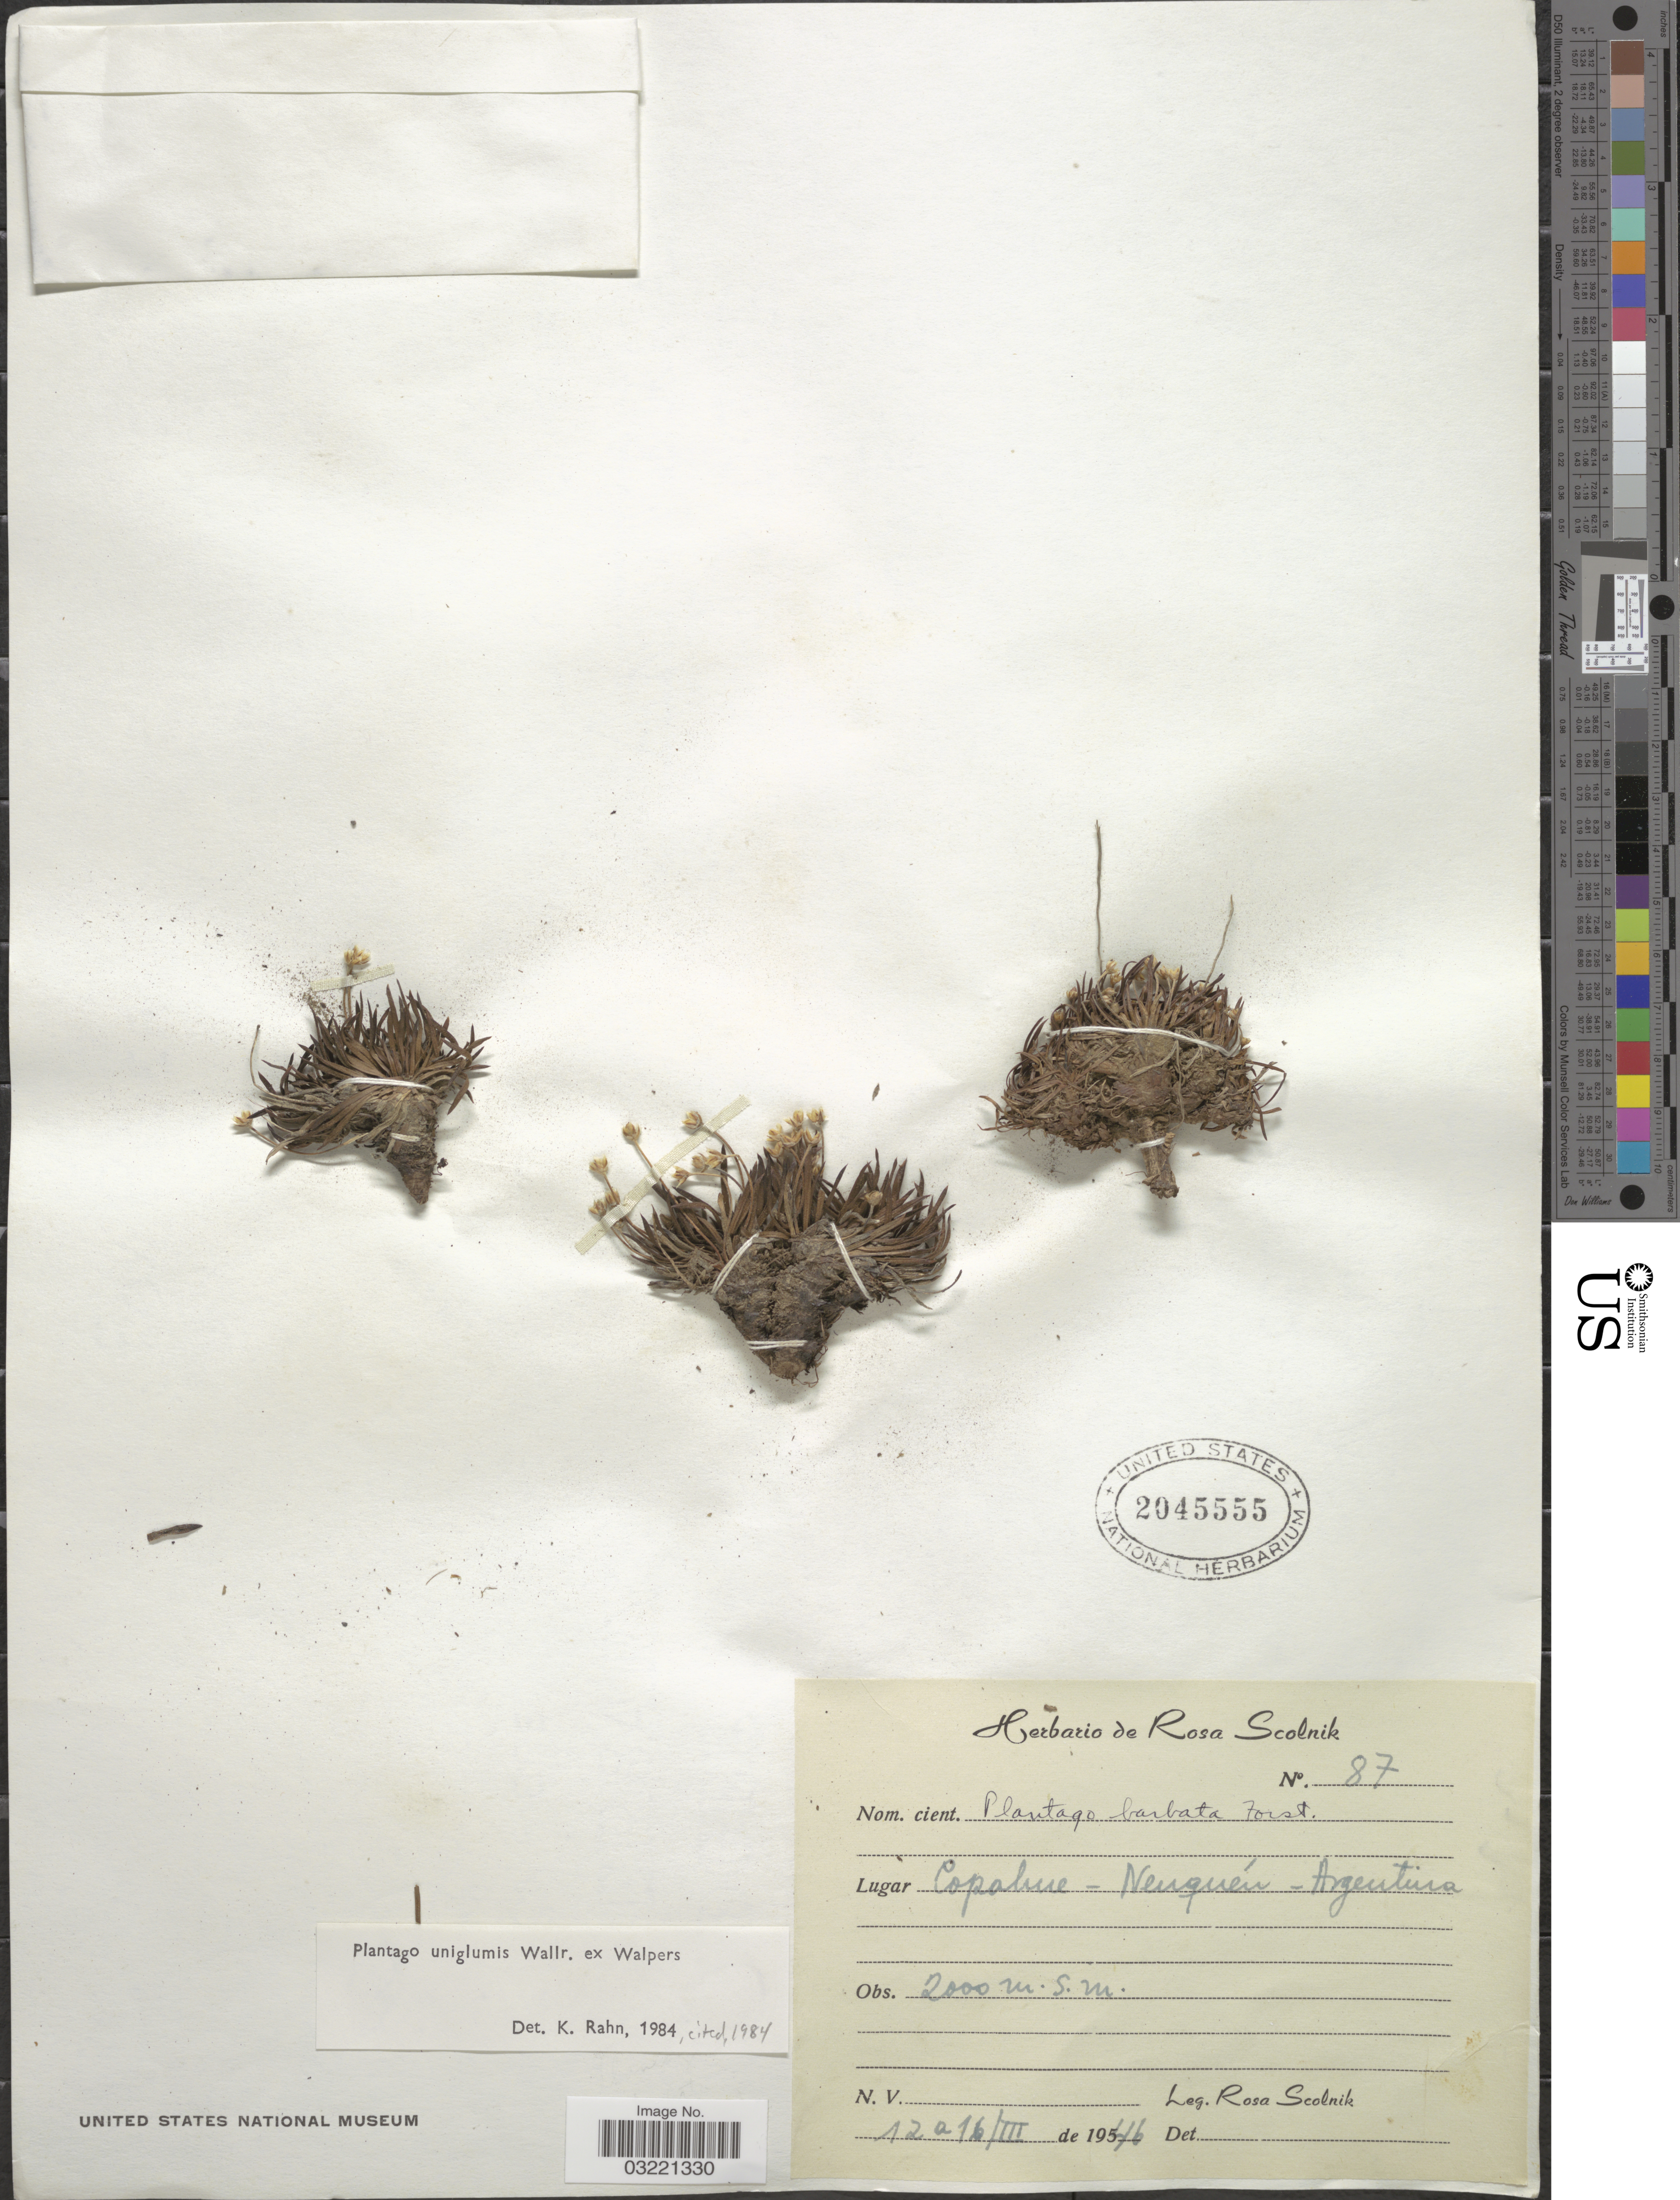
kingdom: Plantae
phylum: Tracheophyta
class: Magnoliopsida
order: Lamiales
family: Plantaginaceae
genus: Plantago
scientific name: Plantago uniglumis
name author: Wallr. ex Walp.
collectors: R. Scolnik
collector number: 87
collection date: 1946-03-12/1946-03-16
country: Argentina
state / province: Neuquen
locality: Copahue.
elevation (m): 2000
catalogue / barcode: US 2045555